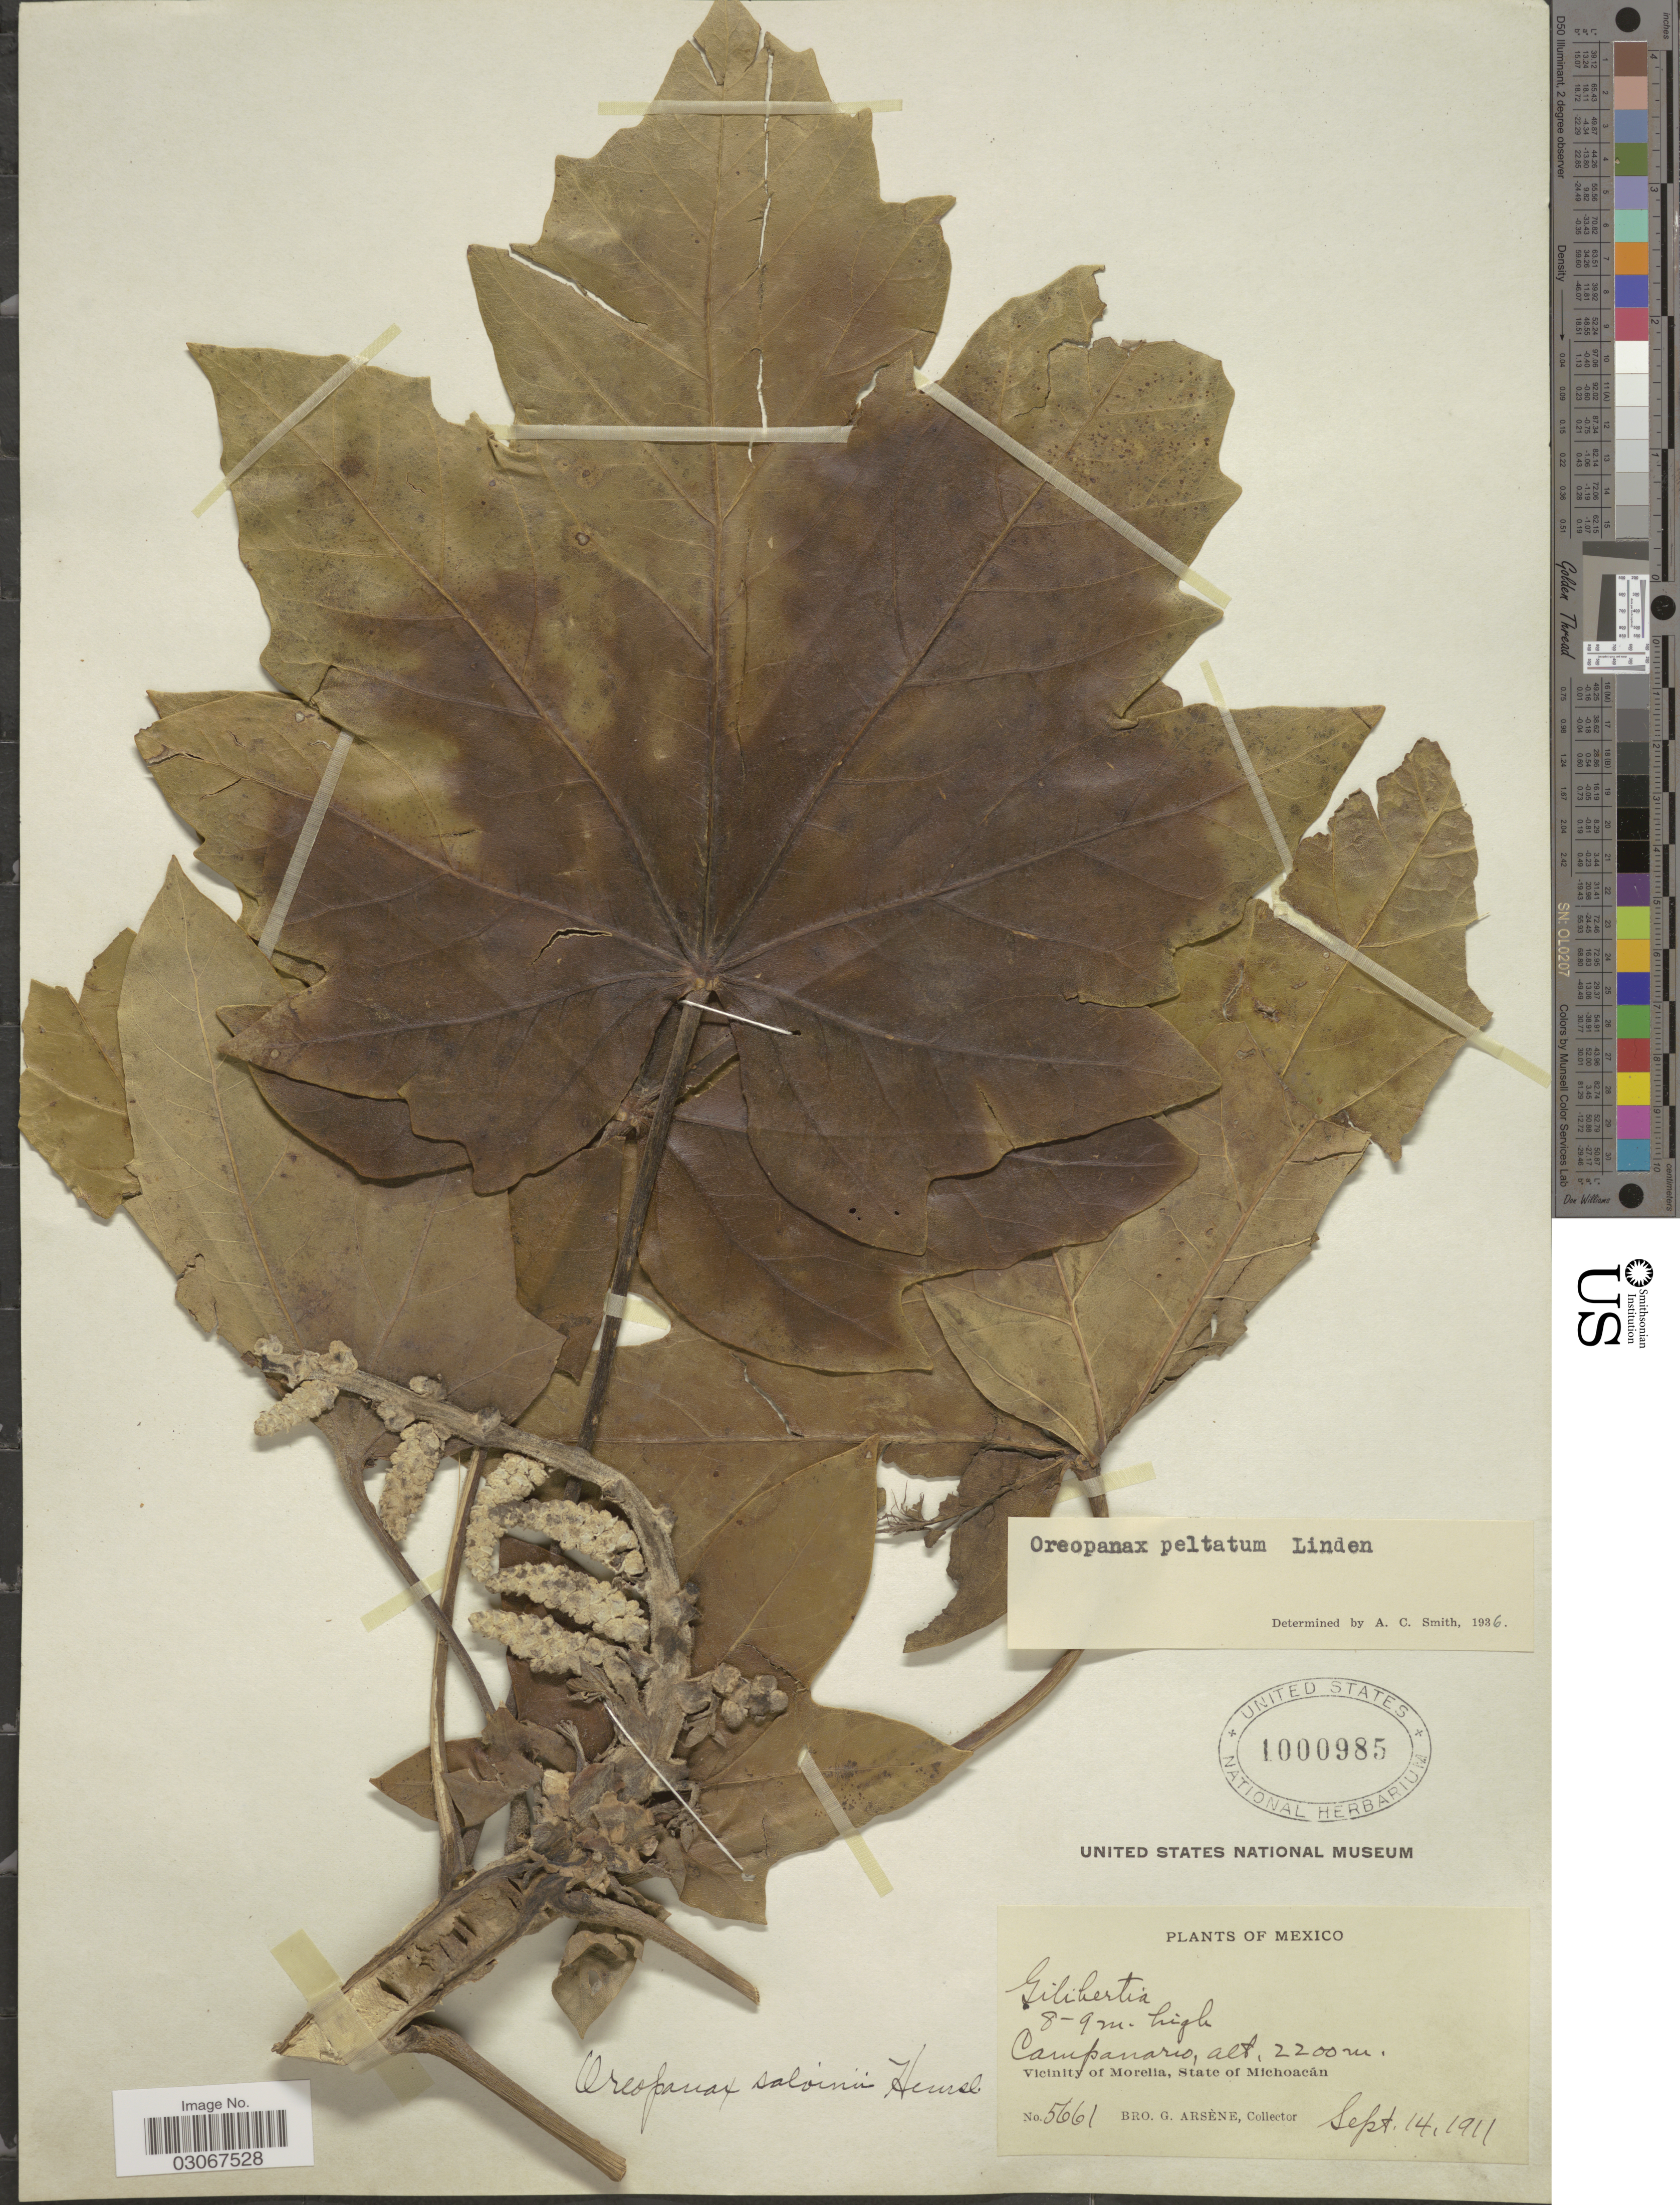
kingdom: Plantae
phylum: Tracheophyta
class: Magnoliopsida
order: Apiales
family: Araliaceae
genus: Oreopanax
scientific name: Oreopanax peltatus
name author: Linden ex Regel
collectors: Bro. G. Arsène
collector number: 5661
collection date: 1911-09-14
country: Mexico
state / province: Michoacán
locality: Campanario. Vicinity of Morelia.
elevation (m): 2200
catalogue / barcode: US 1000985